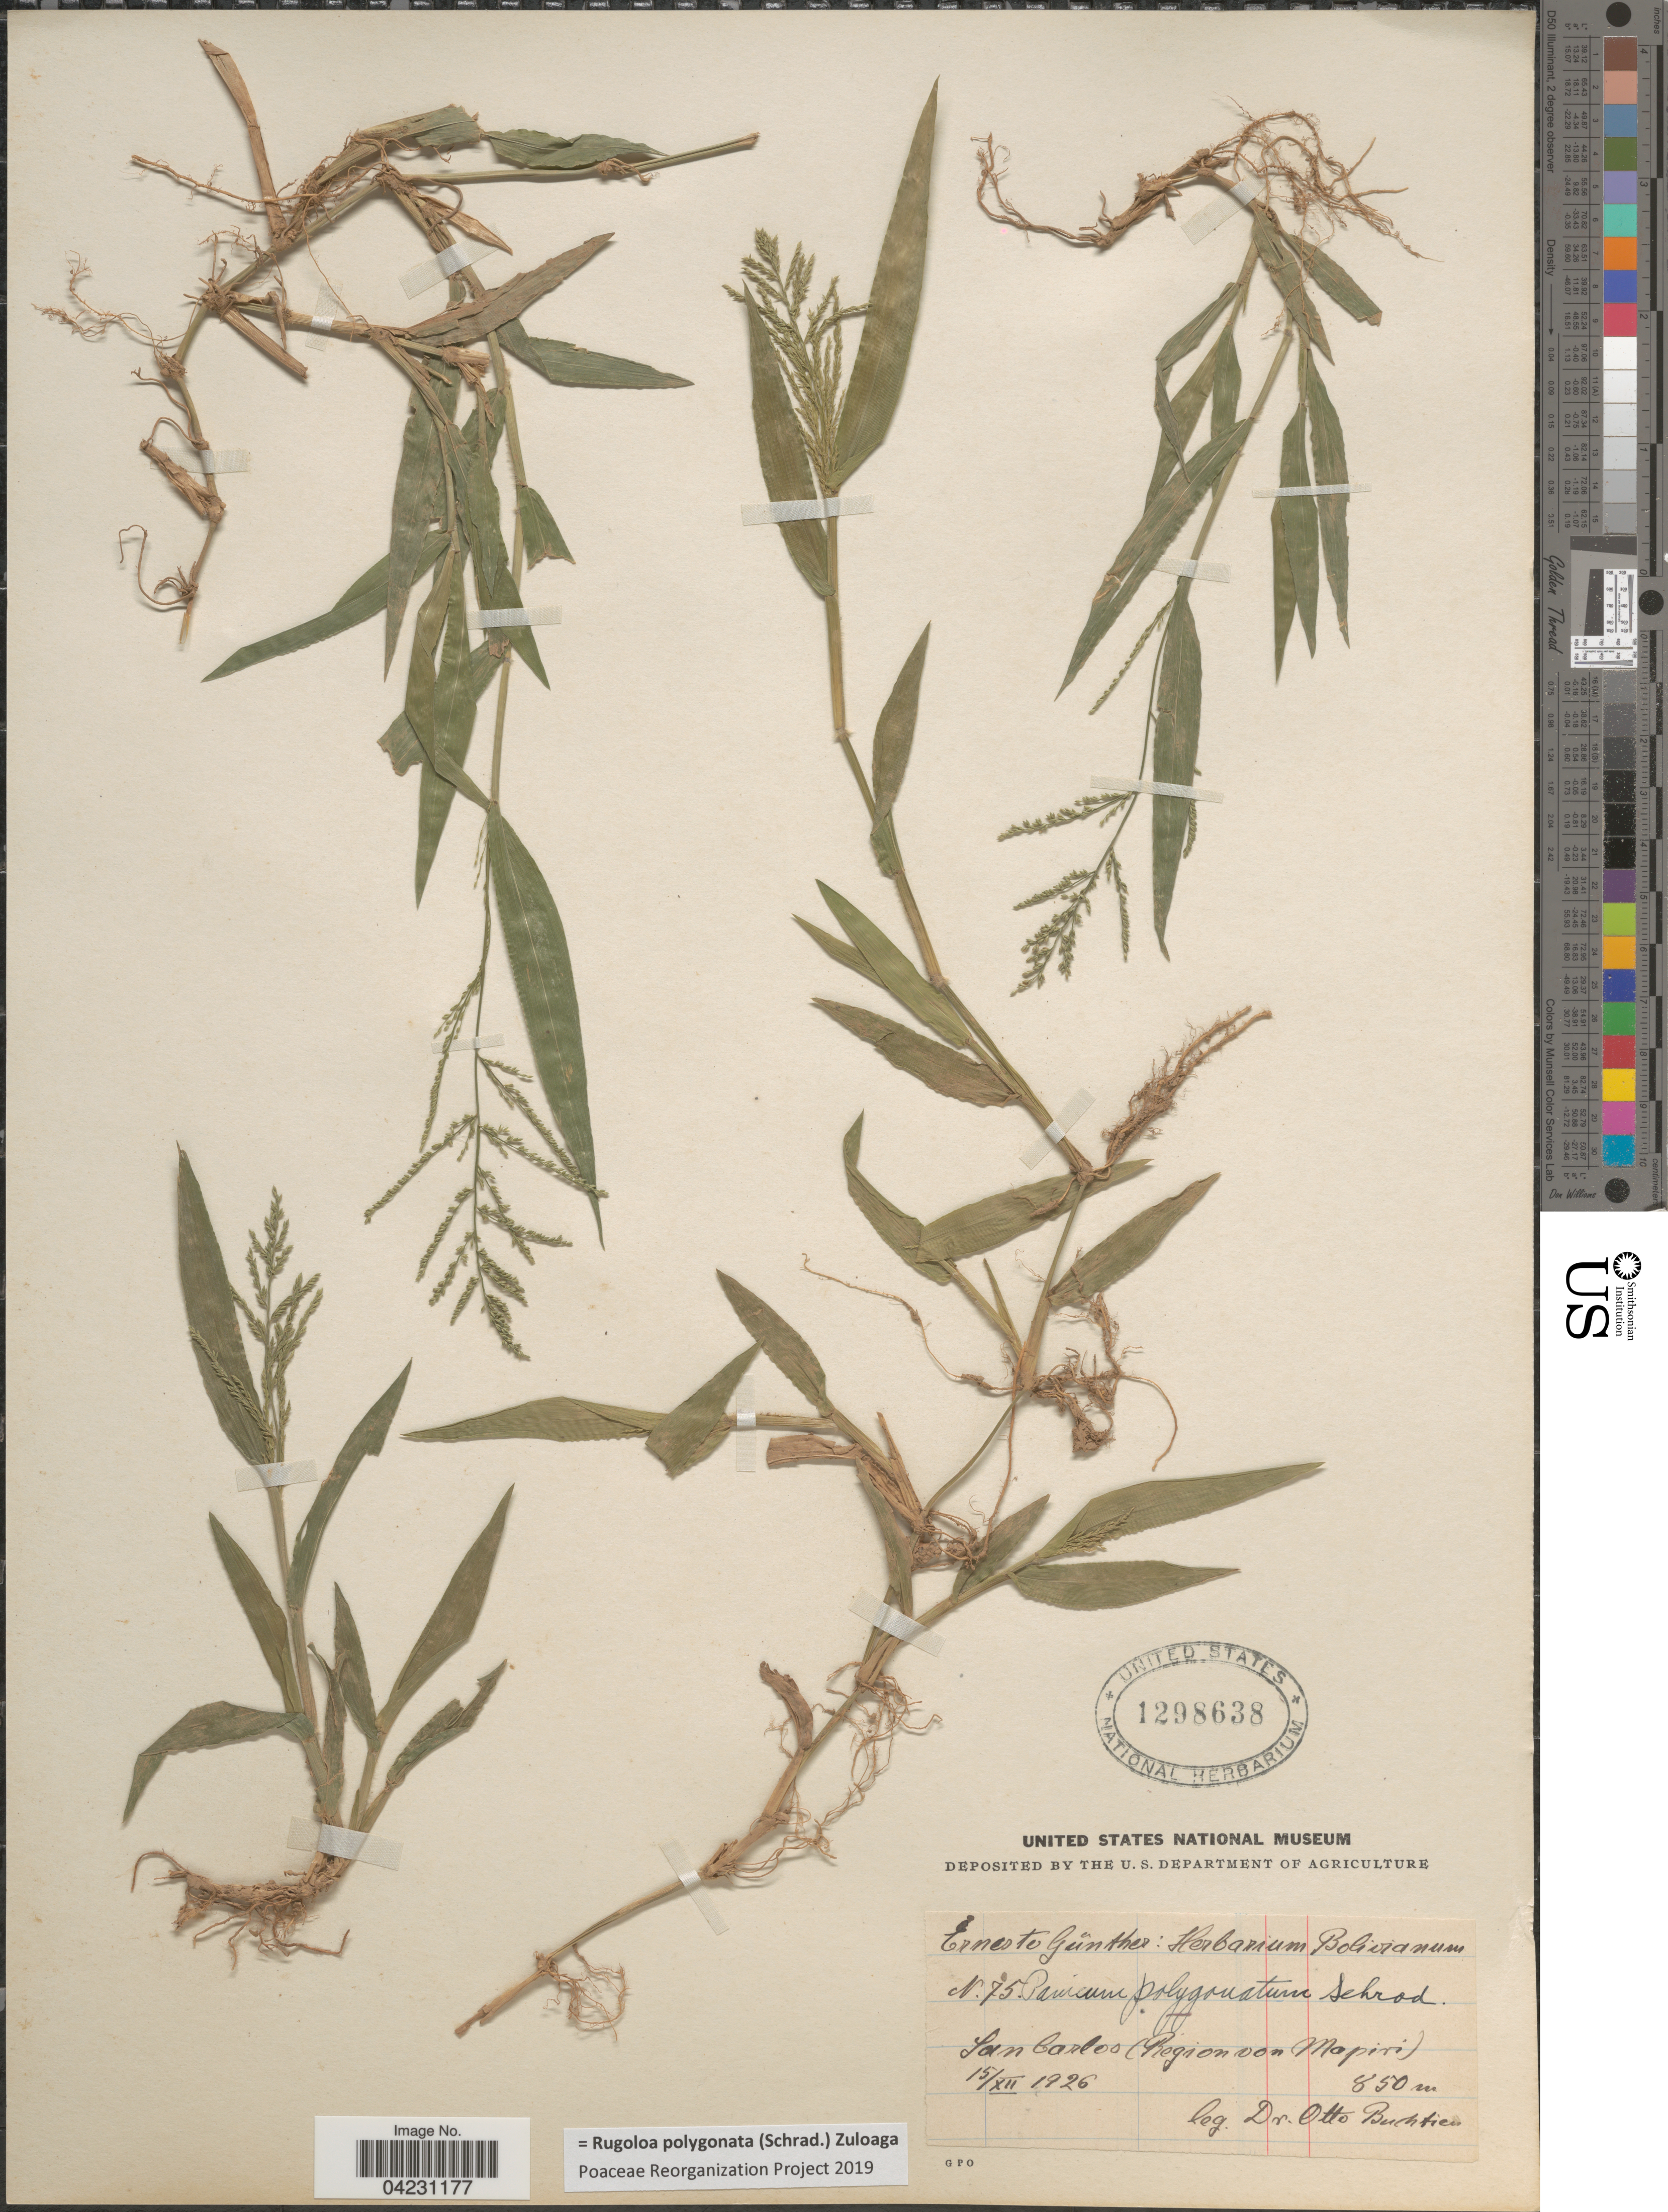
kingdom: Plantae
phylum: Tracheophyta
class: Liliopsida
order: Poales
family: Poaceae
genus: Rugoloa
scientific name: Rugoloa polygonata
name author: (Schrad.) Zuloaga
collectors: O. Buchtien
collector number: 75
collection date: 1926-12-15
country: Bolivia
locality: San Carlos (Region von Mapiri).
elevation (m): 850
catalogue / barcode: US 1298638